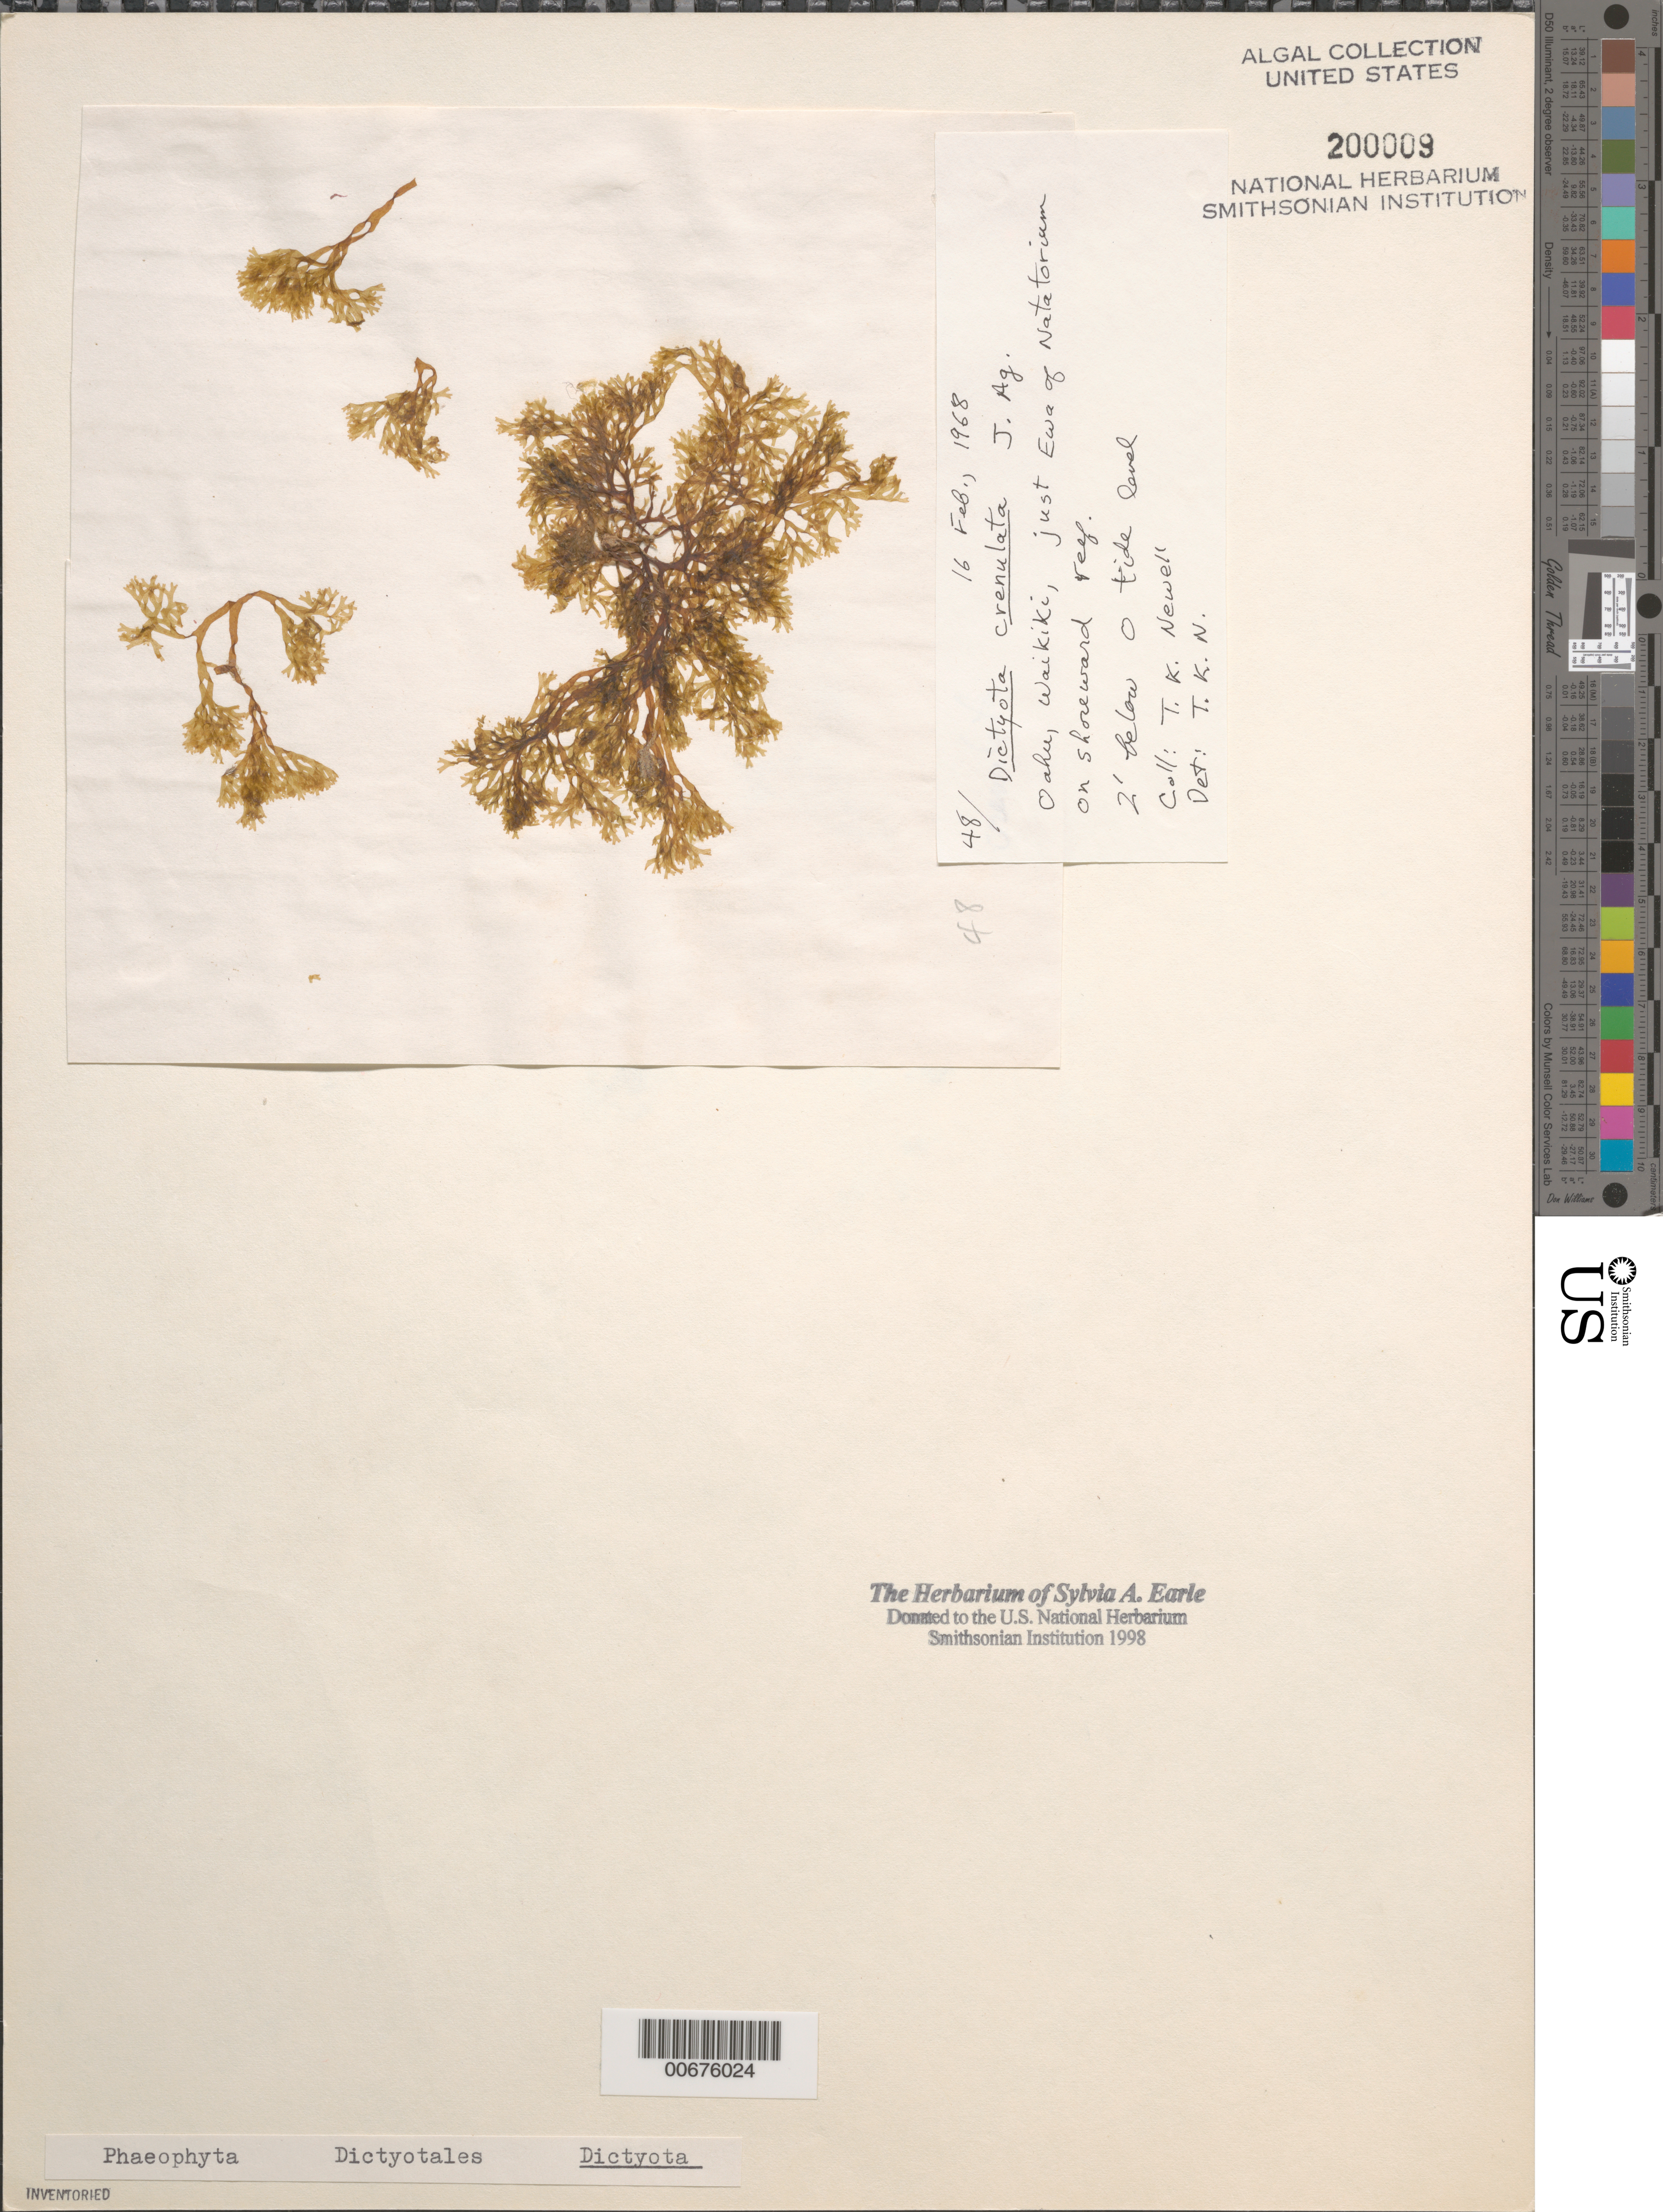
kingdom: Chromista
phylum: Ochrophyta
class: Phaeophyceae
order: Dictyotales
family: Dictyotaceae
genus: Dictyota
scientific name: Dictyota crenulata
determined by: Newell, Thomas K.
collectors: T. K. Newell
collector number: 48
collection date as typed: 16 Feb 1968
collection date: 1968-02-16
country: United States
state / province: Hawaii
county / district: Honolulu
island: Oahu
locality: Waikiki near Natatorium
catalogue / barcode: US 200009